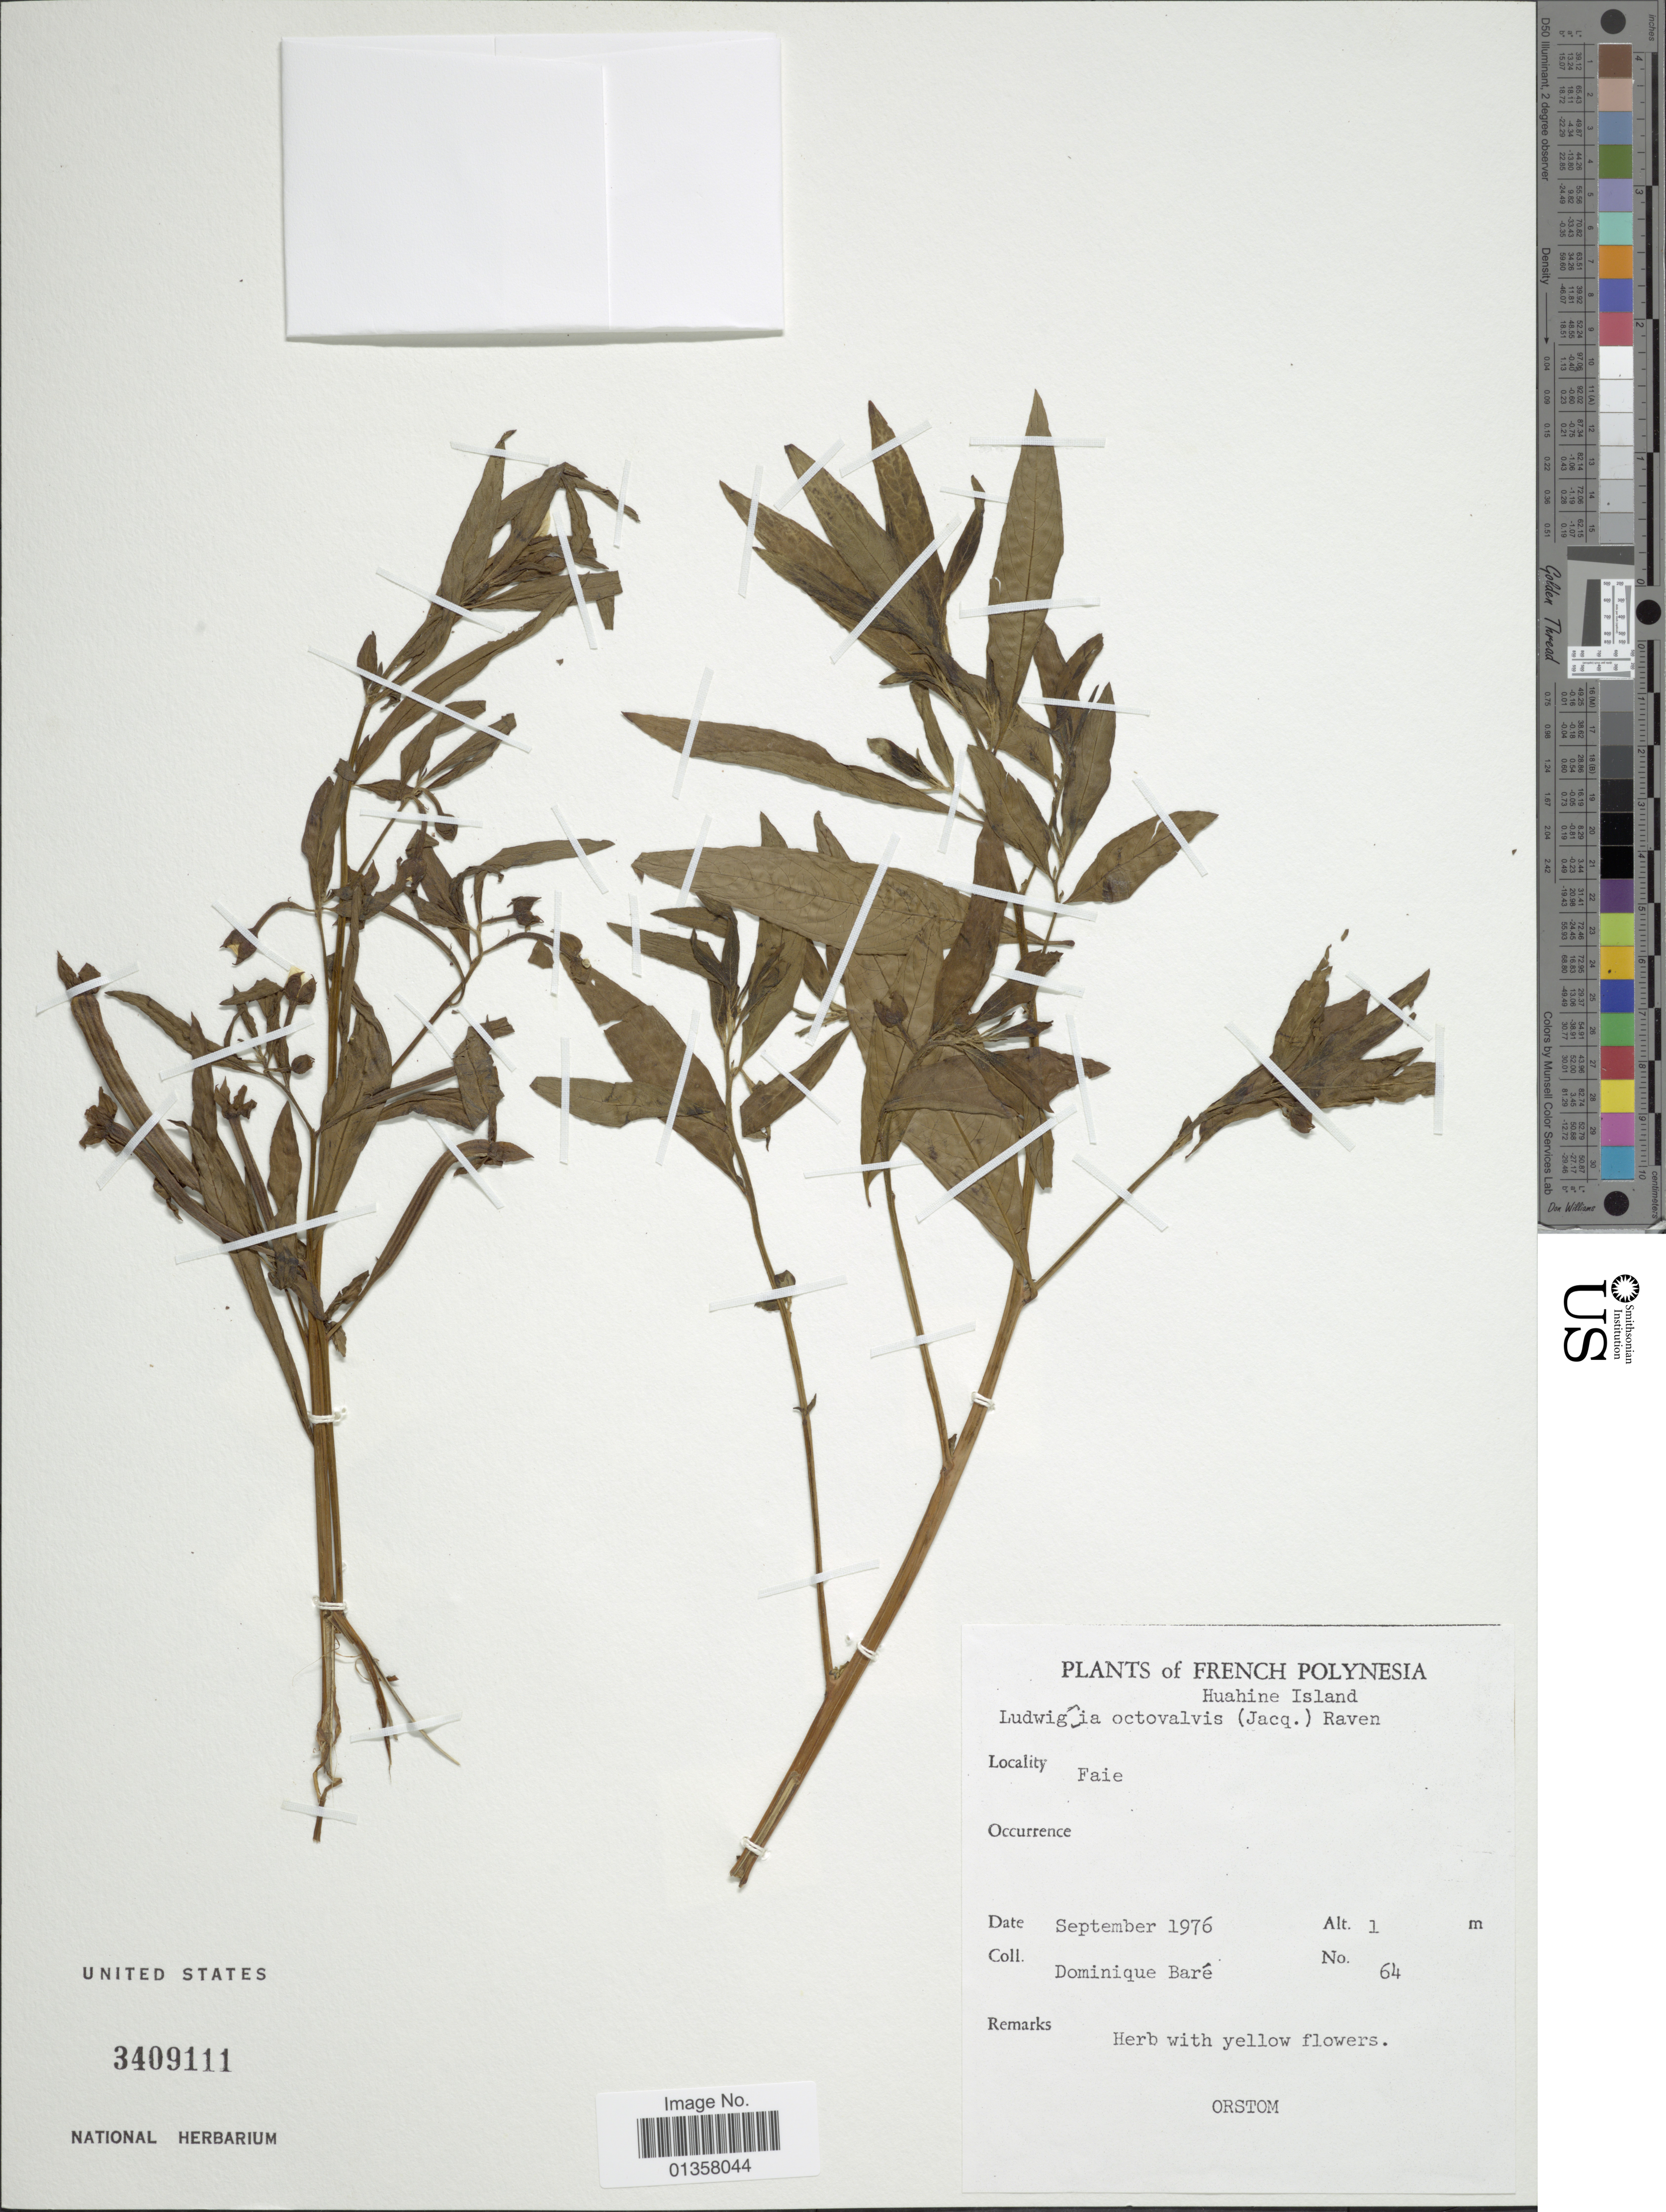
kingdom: Plantae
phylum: Tracheophyta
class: Magnoliopsida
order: Myrtales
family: Onagraceae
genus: Ludwigia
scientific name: Ludwigia octovalvis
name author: (Jacq.) P.H. Raven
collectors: D. Baré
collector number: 64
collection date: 1976-09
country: French Polynesia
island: Huahine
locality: Huahine Islands, Faie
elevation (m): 1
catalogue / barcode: US 3409111